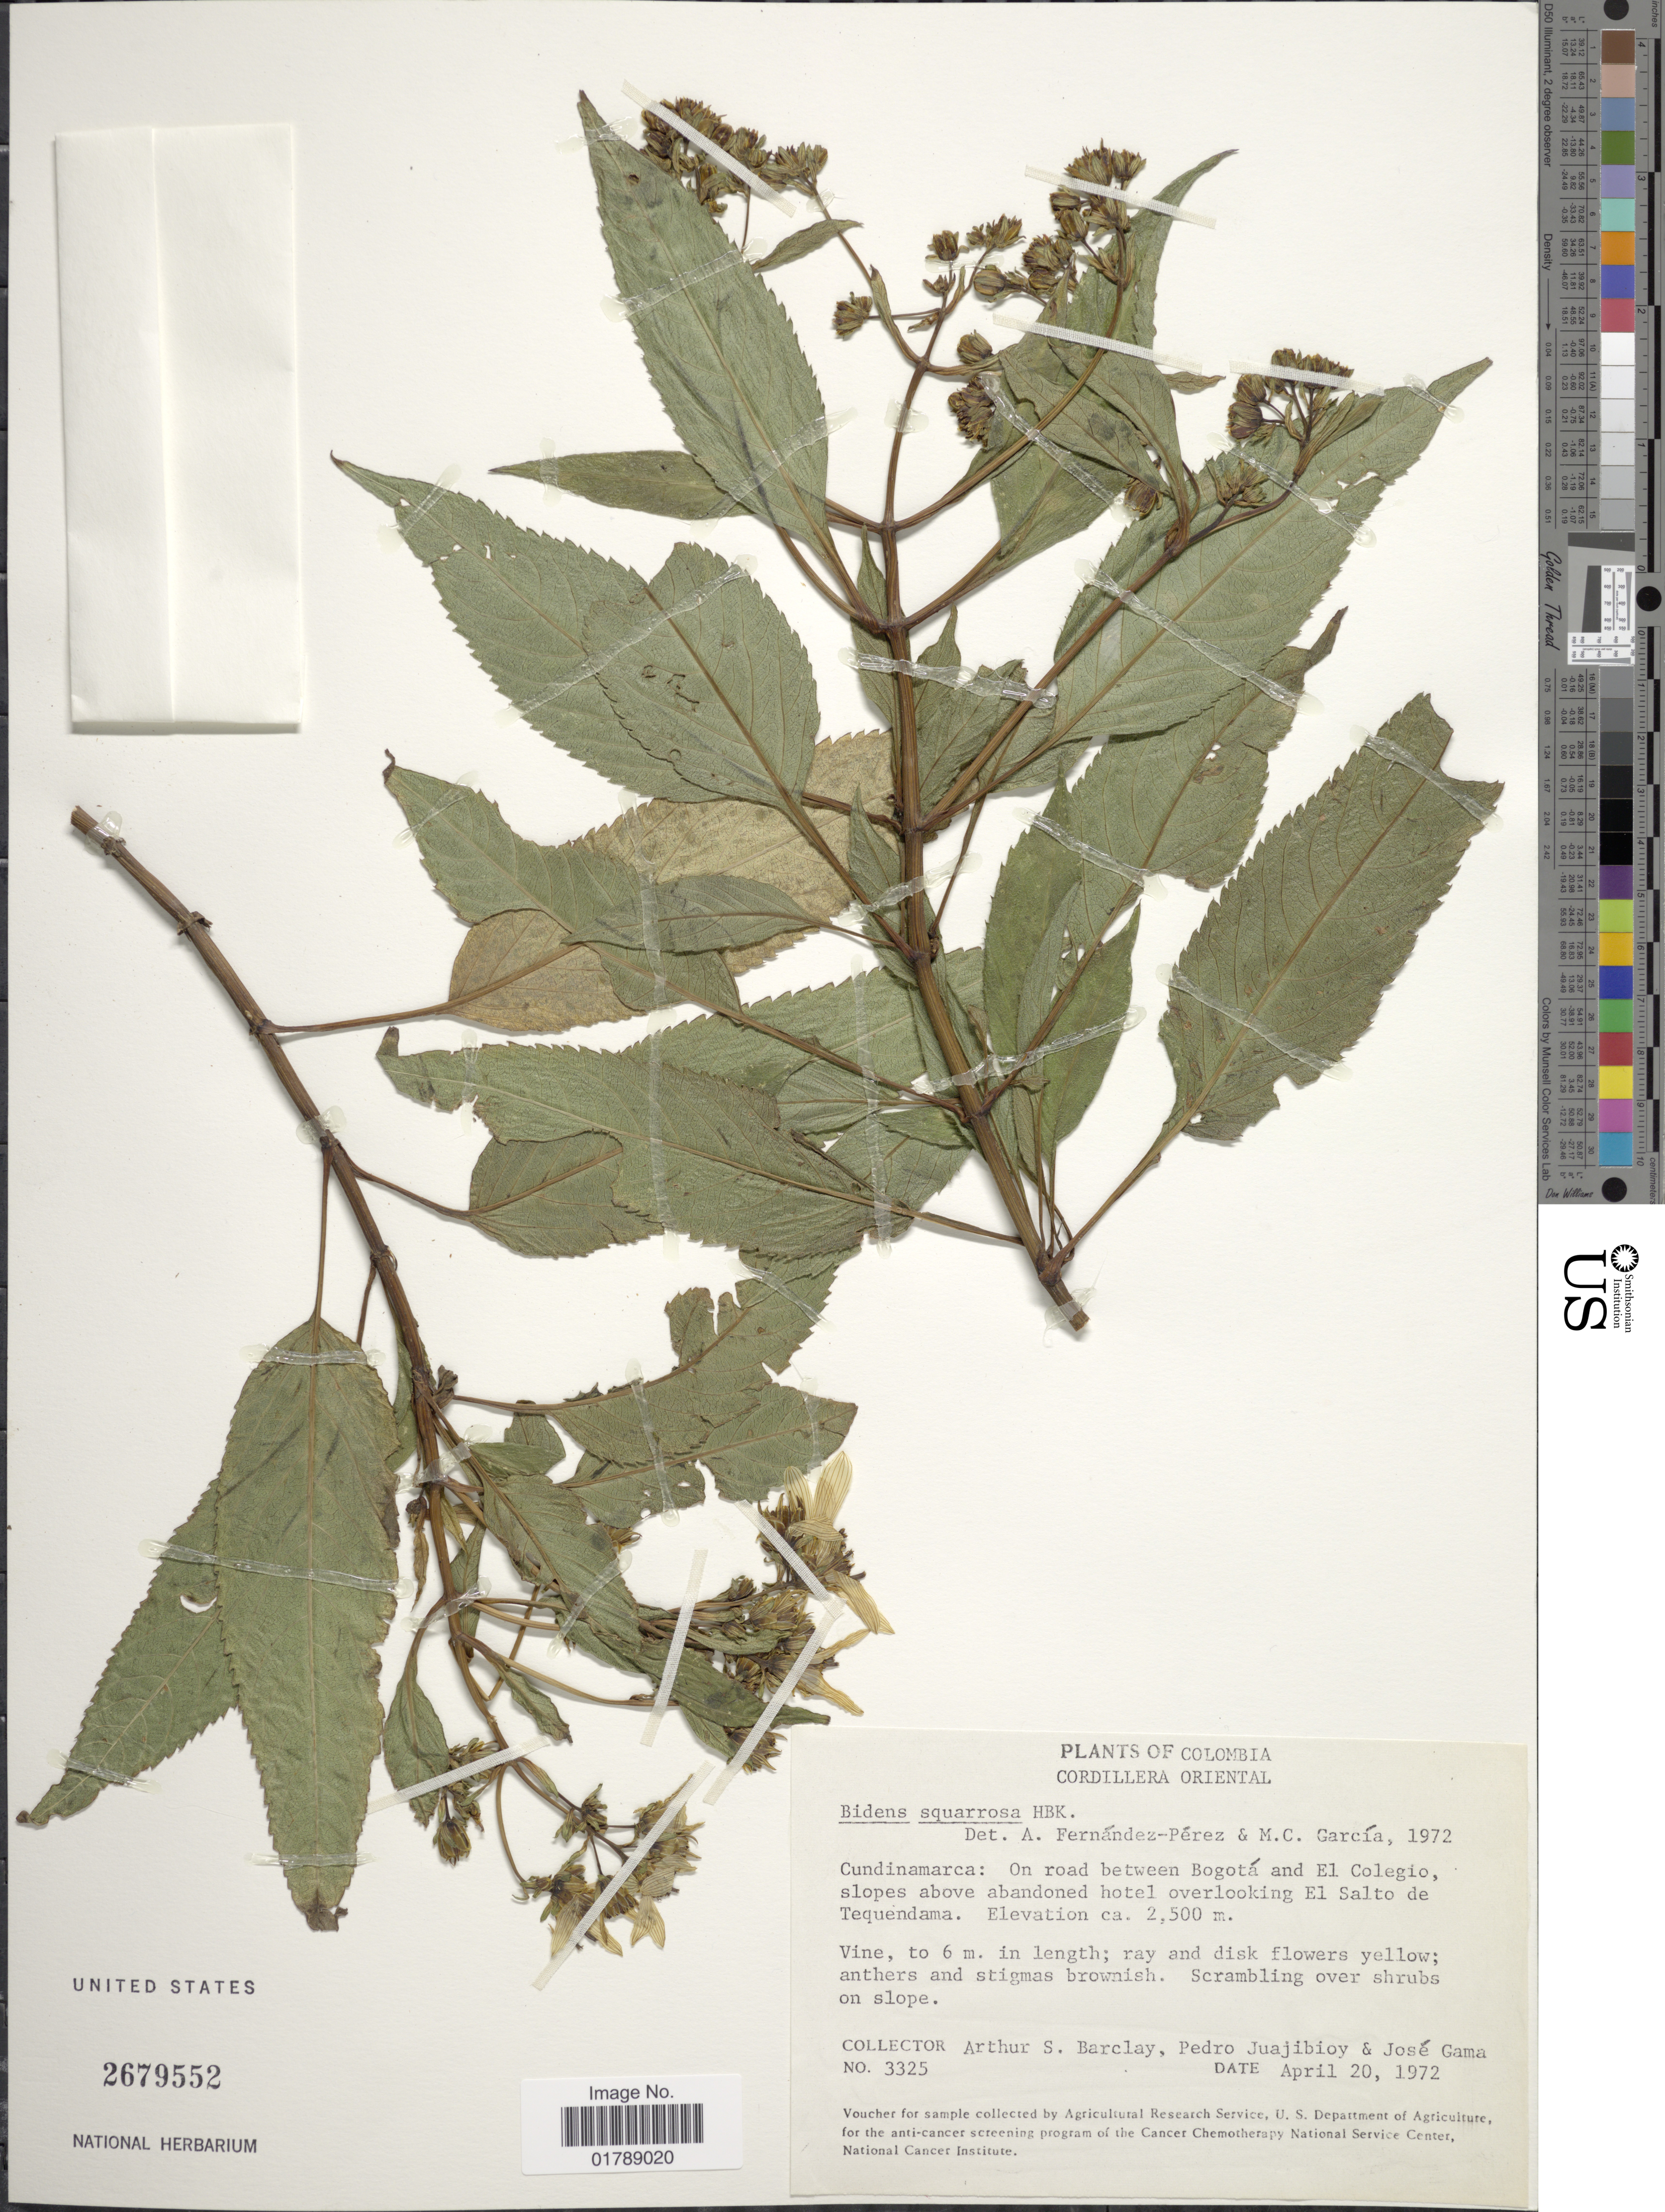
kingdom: Plantae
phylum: Tracheophyta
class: Magnoliopsida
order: Asterales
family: Asteraceae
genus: Bidens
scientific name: Bidens segetum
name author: Mart. ex Colla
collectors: A. S. Barclay, P. Juajibioy & J. Gama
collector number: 3325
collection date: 1972-04-20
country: Colombia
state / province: Cundinamarca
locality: Cordillera Oriental. On road between Bogotá and El Colegio, slopes above abandoned hotel overlooking El Salto de Tequendama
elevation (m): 2500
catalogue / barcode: US 2679552